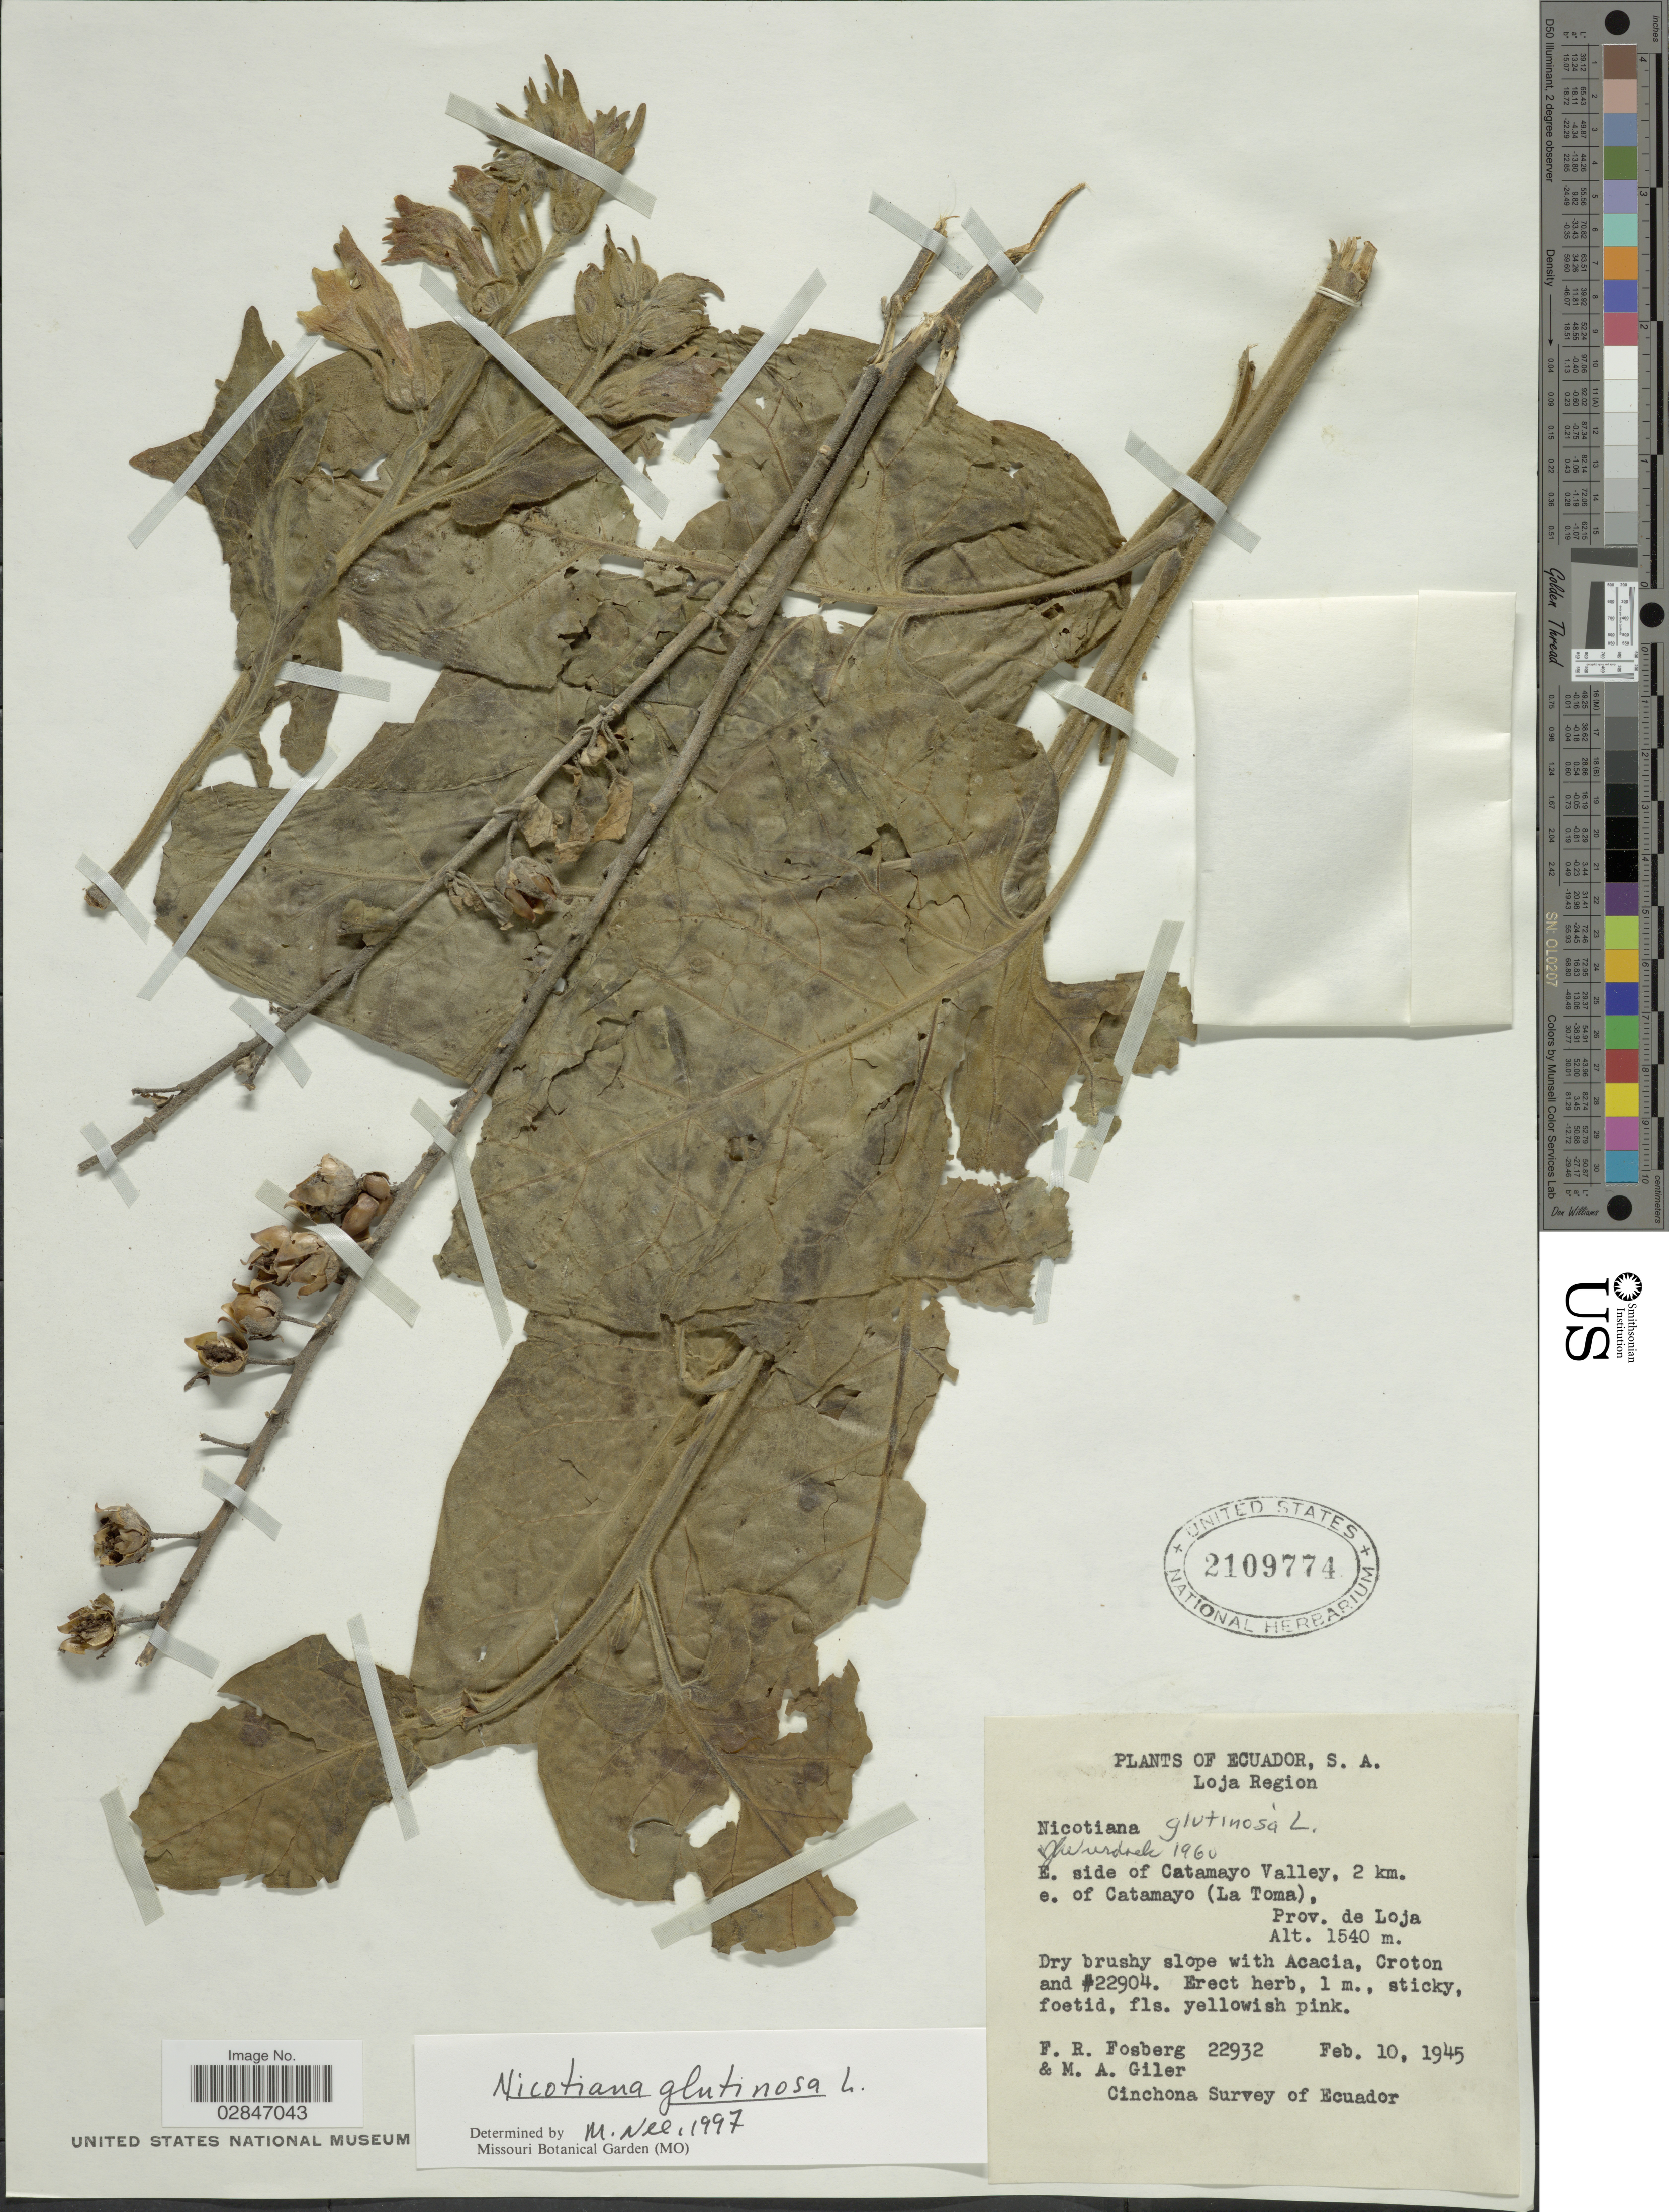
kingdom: Plantae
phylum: Tracheophyta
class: Magnoliopsida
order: Solanales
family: Solanaceae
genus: Nicotiana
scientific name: Nicotiana glutinosa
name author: L.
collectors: F. R. Fosberg & M. Giler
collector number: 22932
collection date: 1945-02-10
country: Ecuador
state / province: Loja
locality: Loja Region, E. side of Catamayo Valley, 2 km. e. of Catamayo (La Toma), Prov. de Loja.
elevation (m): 1540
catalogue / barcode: US 2109774